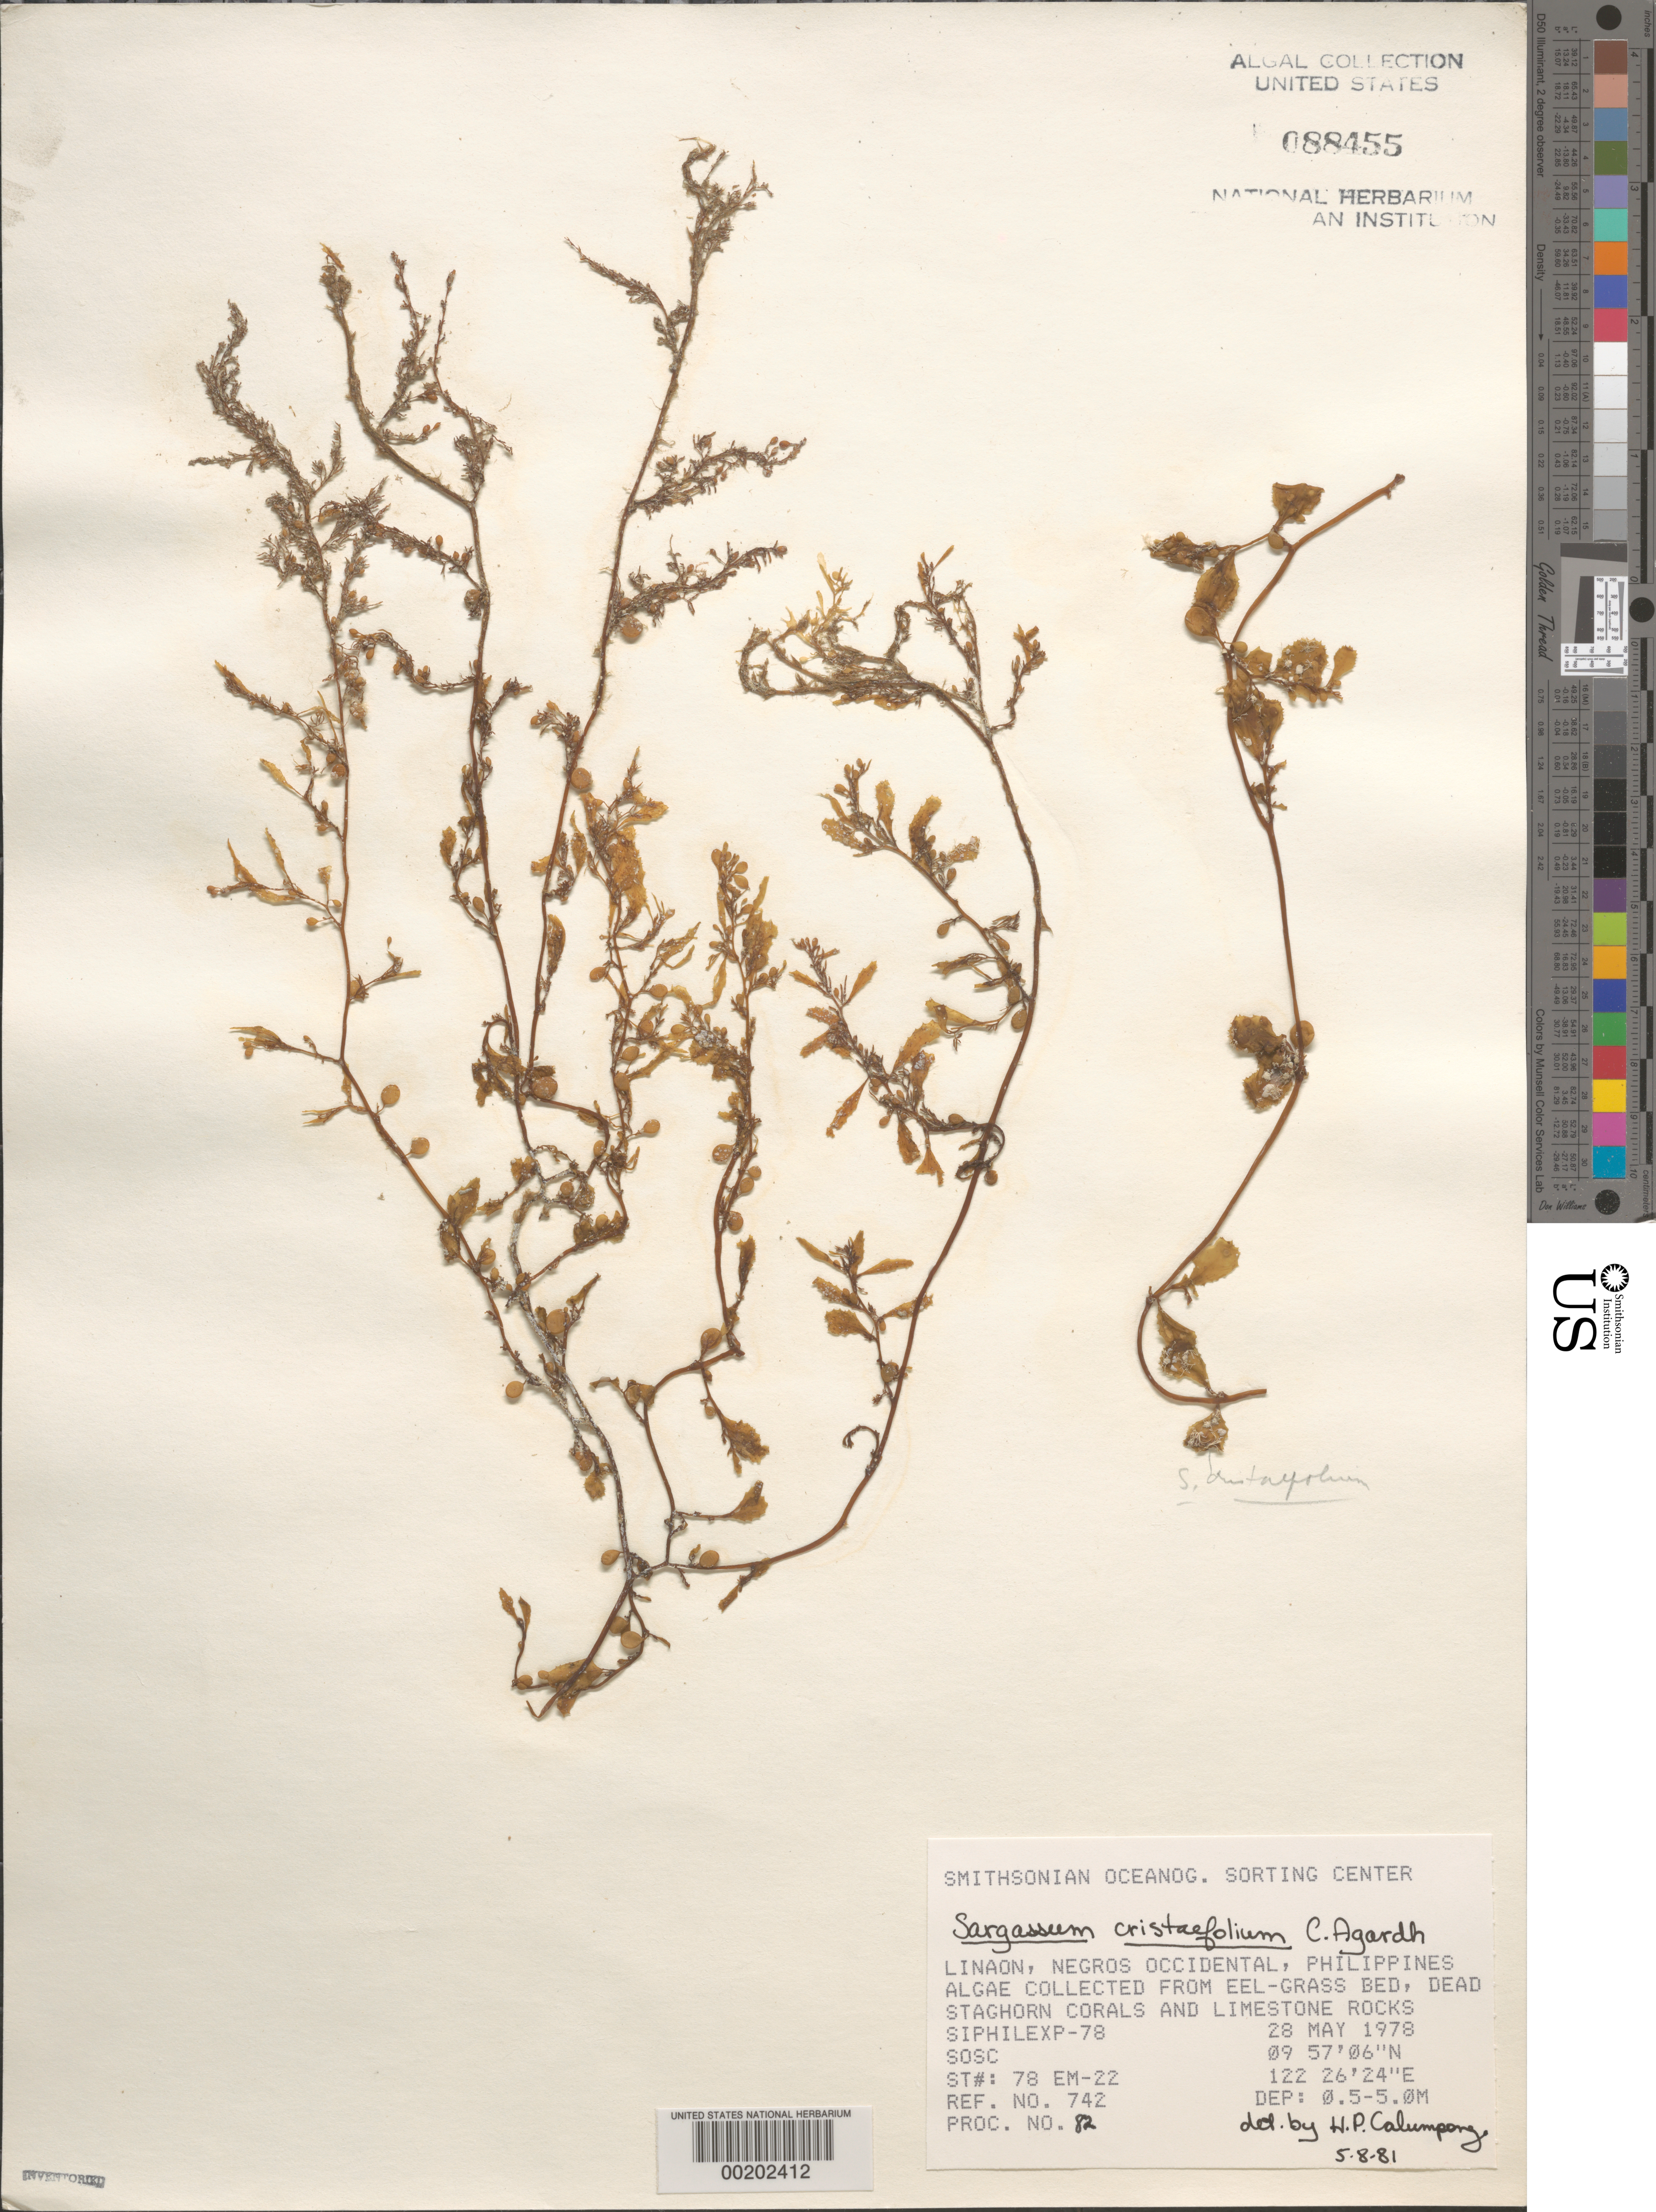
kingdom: Chromista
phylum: Ochrophyta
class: Phaeophyceae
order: Fucales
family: Sargassaceae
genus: Sargassum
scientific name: Sargassum ilicifolium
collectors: SOSC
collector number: Station 78 EM-22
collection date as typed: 28 May 1978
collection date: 1978-05-28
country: Philippines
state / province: Western Visayas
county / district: Negros Occidental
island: Negros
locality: Linaon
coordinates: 09 57' 06" N, 122 26' 24" E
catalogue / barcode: US 88455